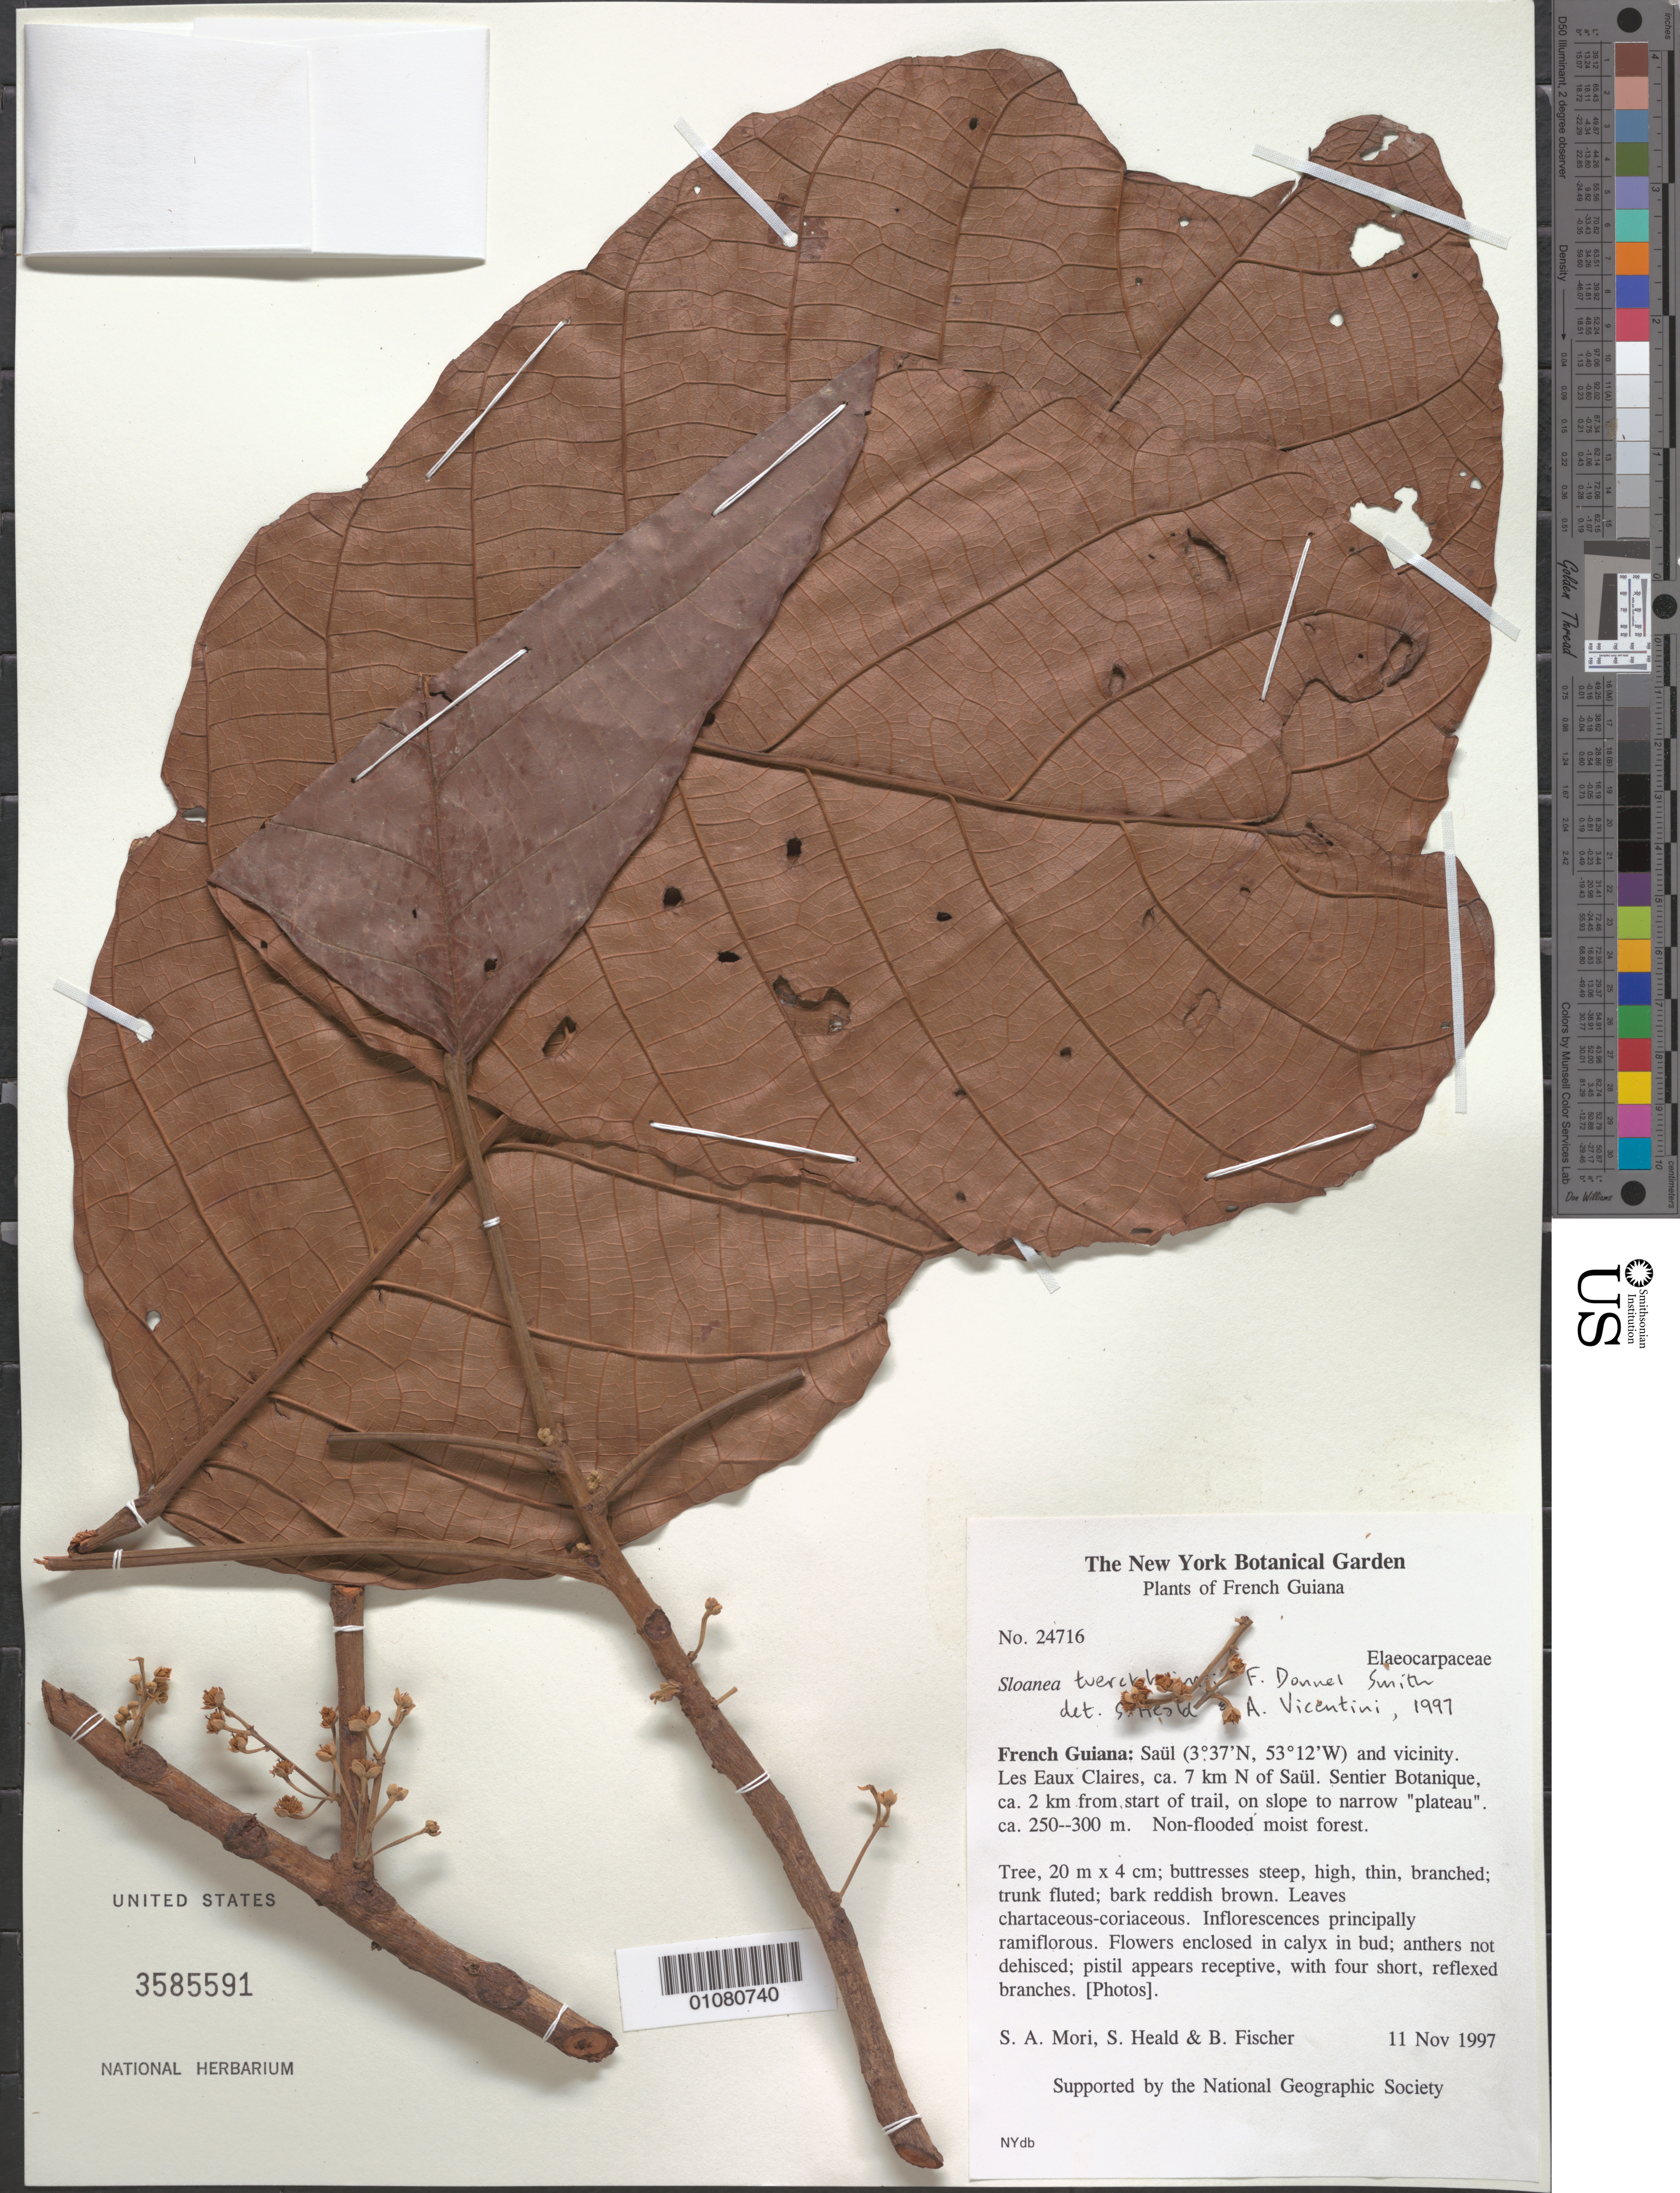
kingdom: Plantae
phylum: Tracheophyta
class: Magnoliopsida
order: Oxalidales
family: Elaeocarpaceae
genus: Sloanea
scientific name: Sloanea tuerckheimii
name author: Donn. Sm.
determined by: Heald, S.; Vicentini, A.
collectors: S. Mori, S. Heald & B. Fischer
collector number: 24716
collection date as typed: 11-Nov-97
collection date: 1997-11-11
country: French Guiana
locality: Saül and vic., Les Eaux Claires, ca. 7 km N of Saül. Sentier Botanique, ca 2km from start of trail, on slope to narrow "plateau"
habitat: Non-flooded moist forest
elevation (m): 250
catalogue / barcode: US 3585591